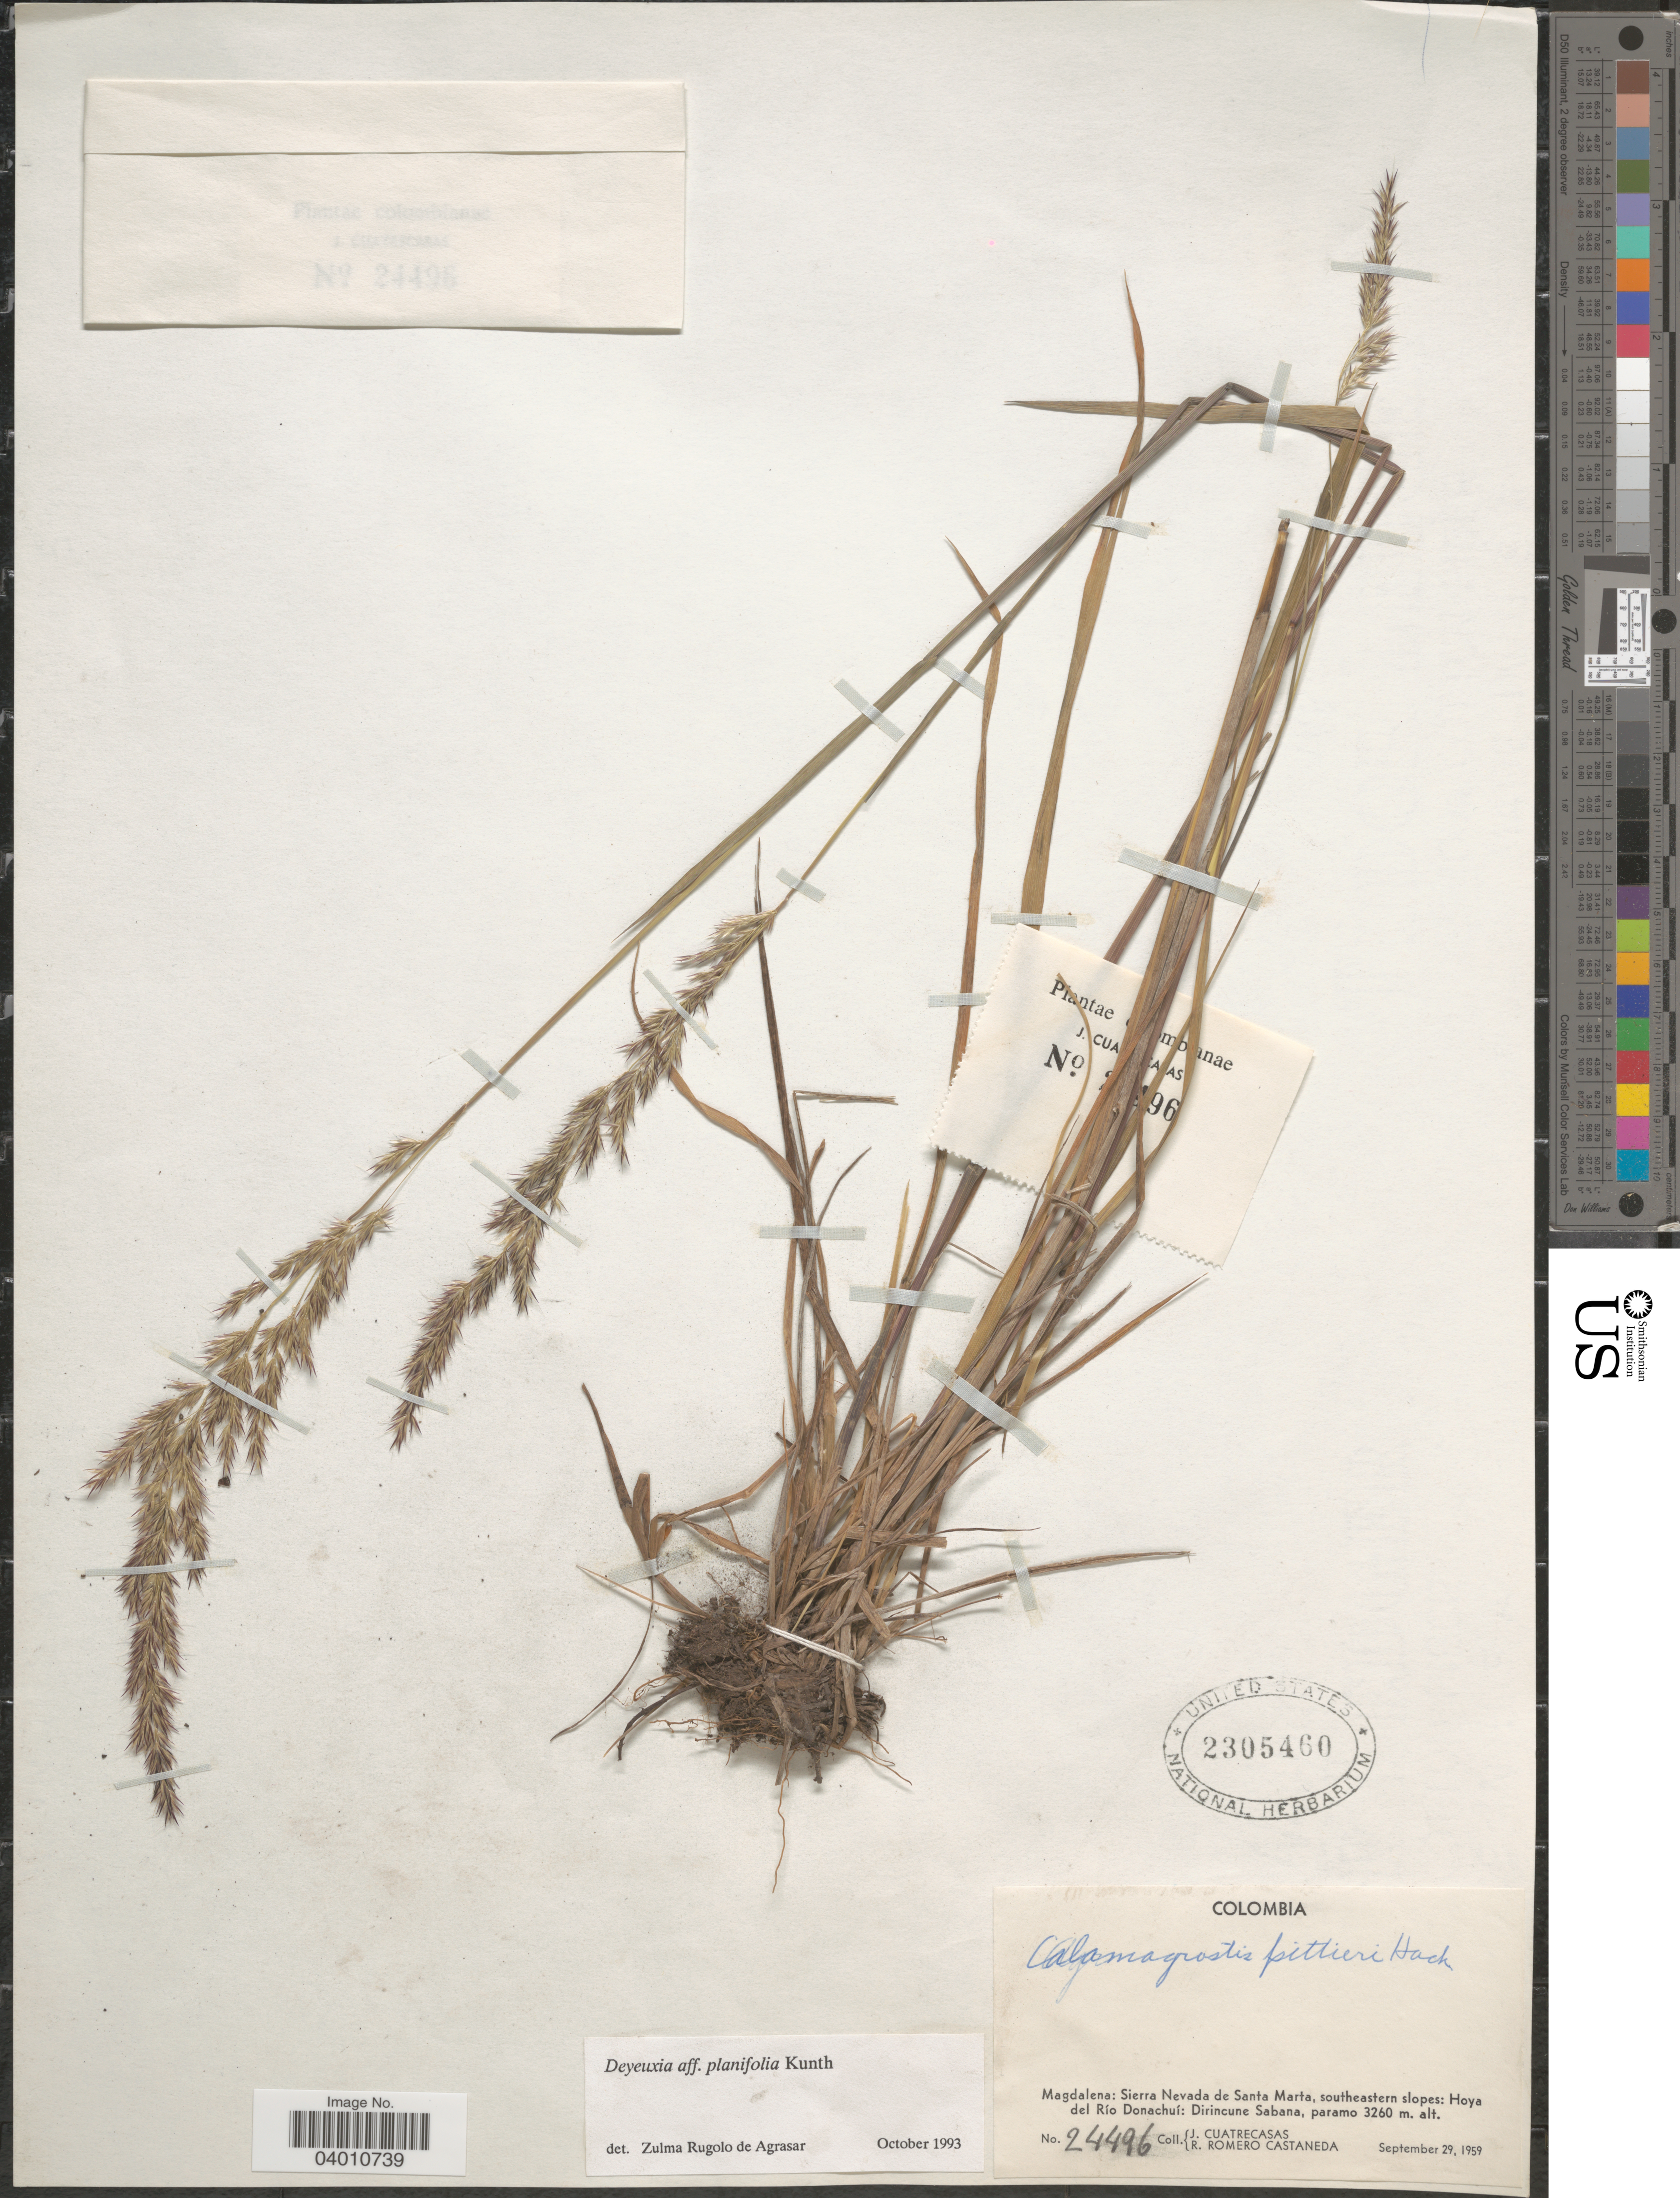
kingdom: Plantae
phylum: Tracheophyta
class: Liliopsida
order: Poales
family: Poaceae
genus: Peyritschia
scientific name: Peyritschia planifolia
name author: (Kunth) P.M. Peterson et al.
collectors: J. Cuatrecasas & R. Romero Castañeda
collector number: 24496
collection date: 1959-09-29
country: Colombia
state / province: Magdalena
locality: Sierra Nevada de Santa Marta, southeastern slopes: Hoya del Río Donachuí: Dirincune Sabana.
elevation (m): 3260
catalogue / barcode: US 2305460